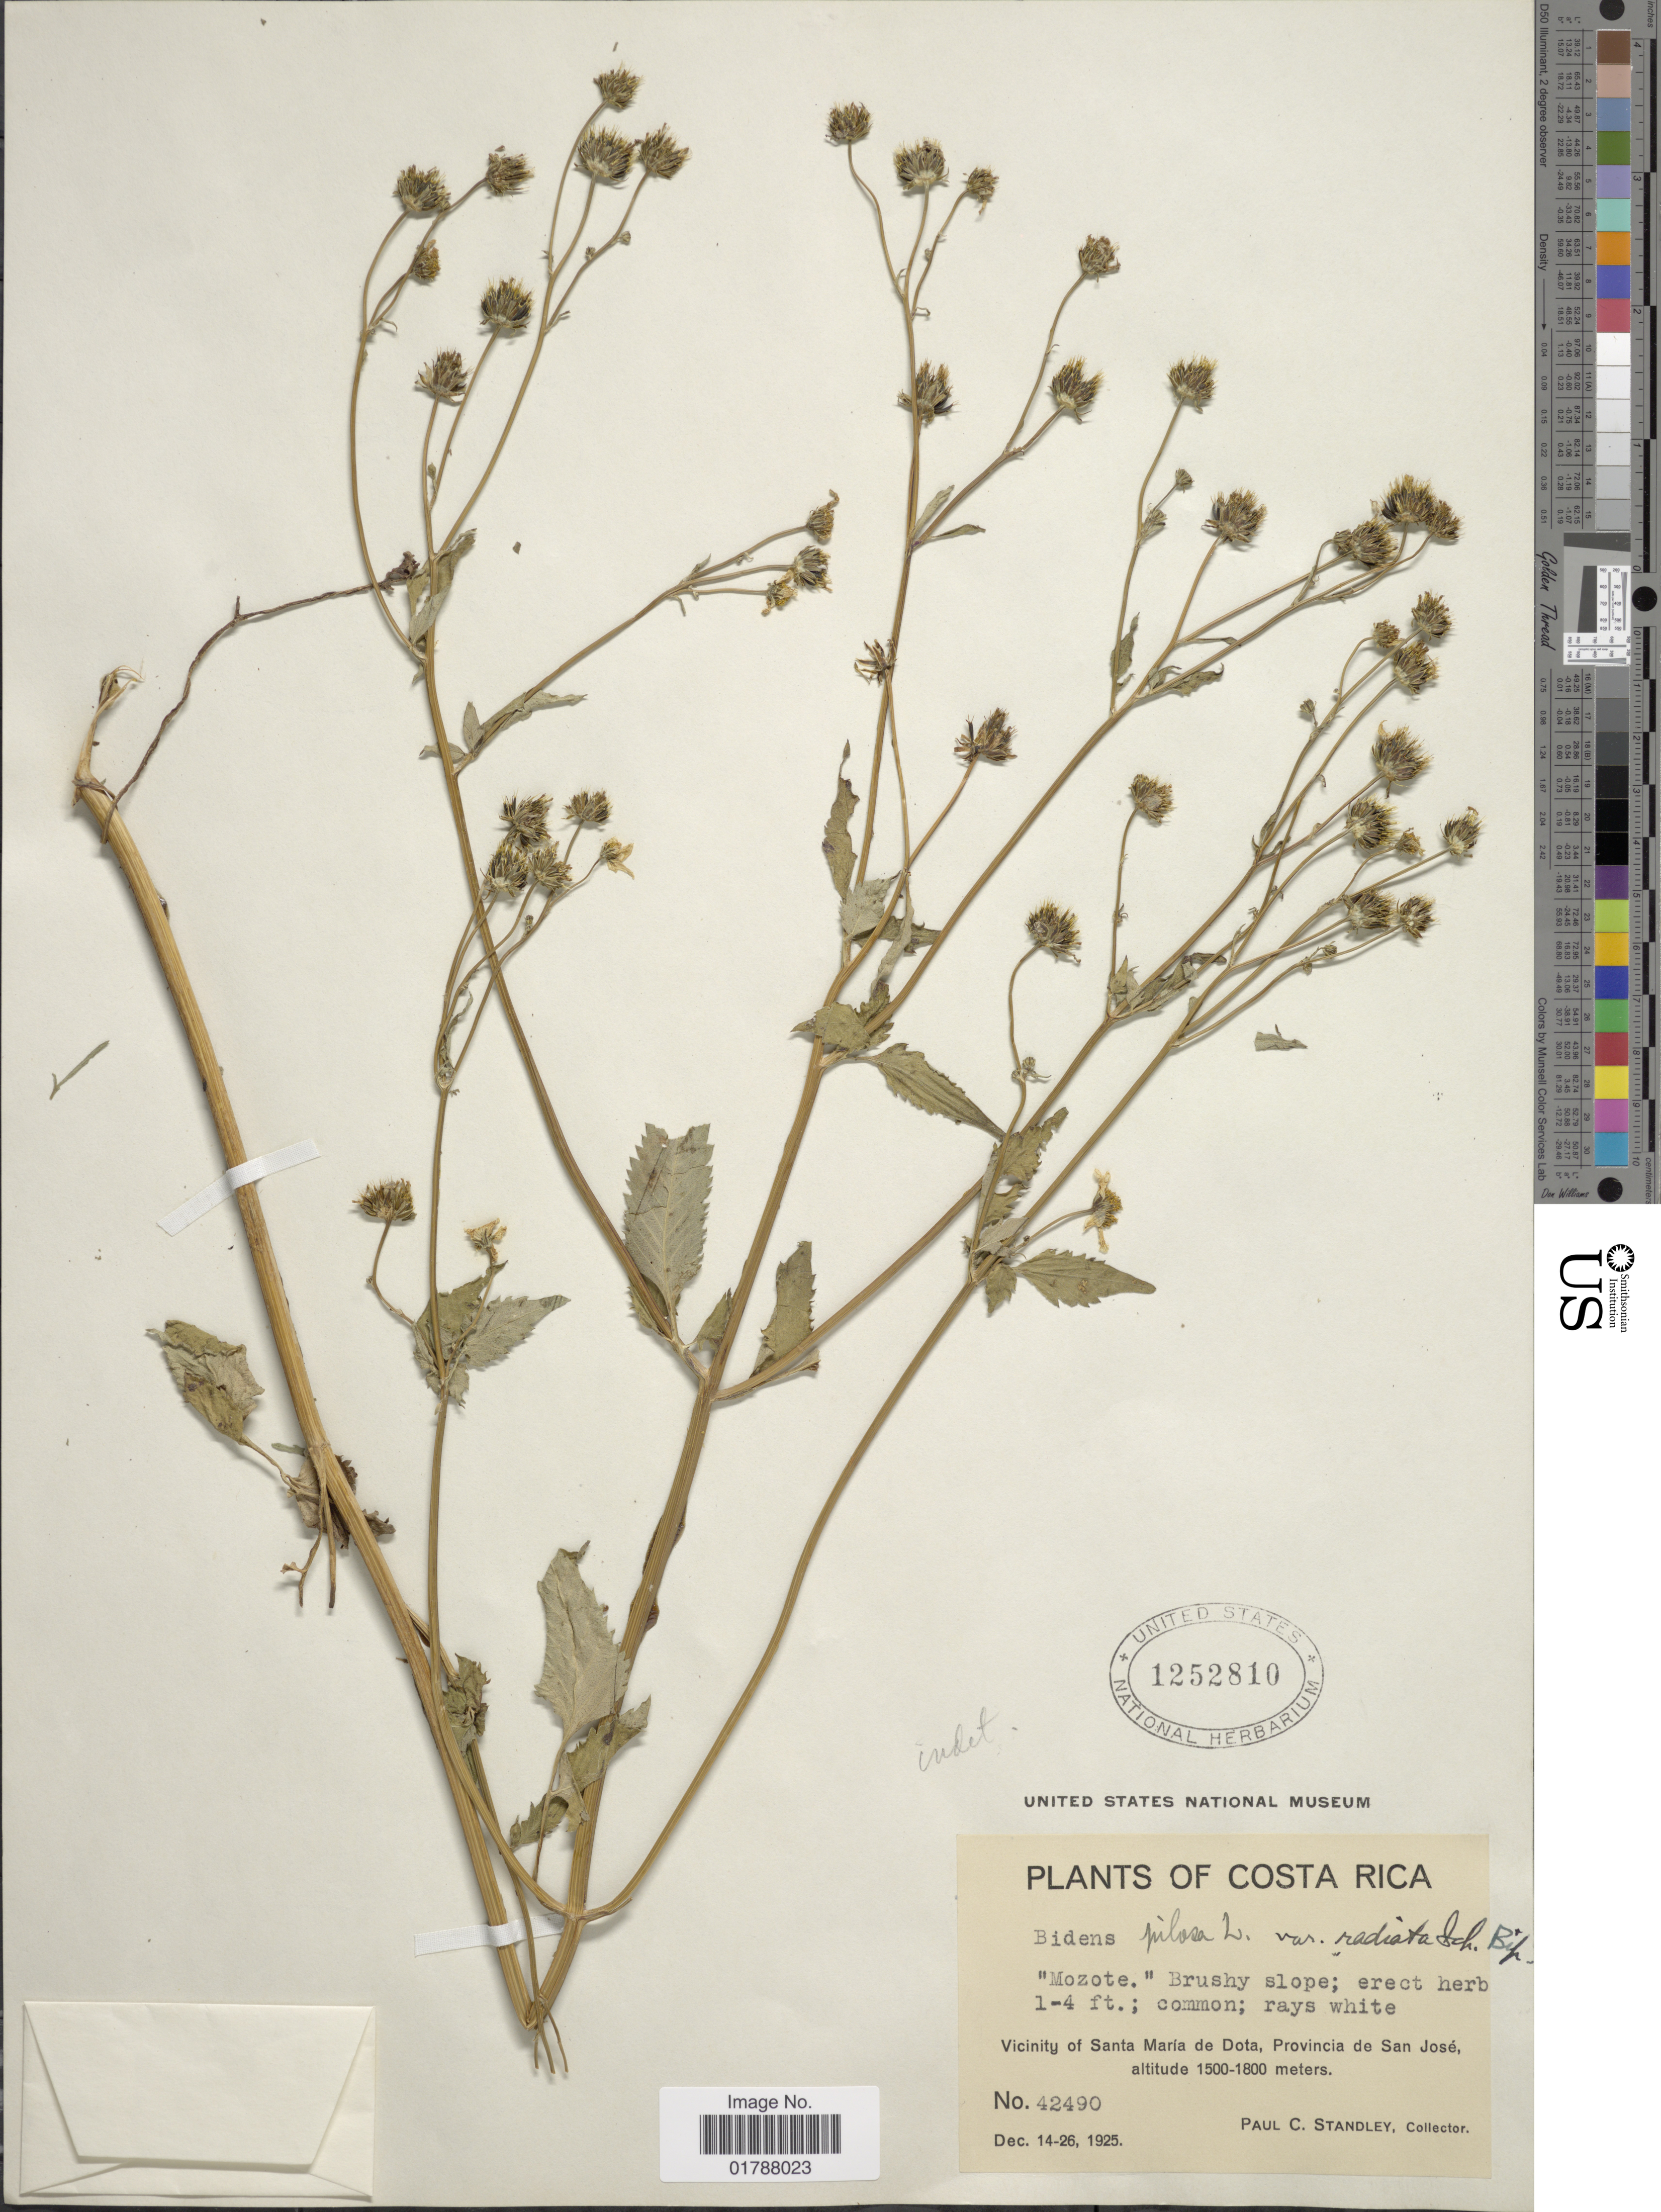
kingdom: Plantae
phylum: Tracheophyta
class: Magnoliopsida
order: Asterales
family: Asteraceae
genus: Bidens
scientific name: Bidens sp.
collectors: P. C. Standley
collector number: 42490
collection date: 1925-12-14/1925-12-26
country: Costa Rica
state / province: San José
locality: Vicinity of Santa Maria de Dota, Provincia de San Jose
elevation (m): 1500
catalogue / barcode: US 1252810